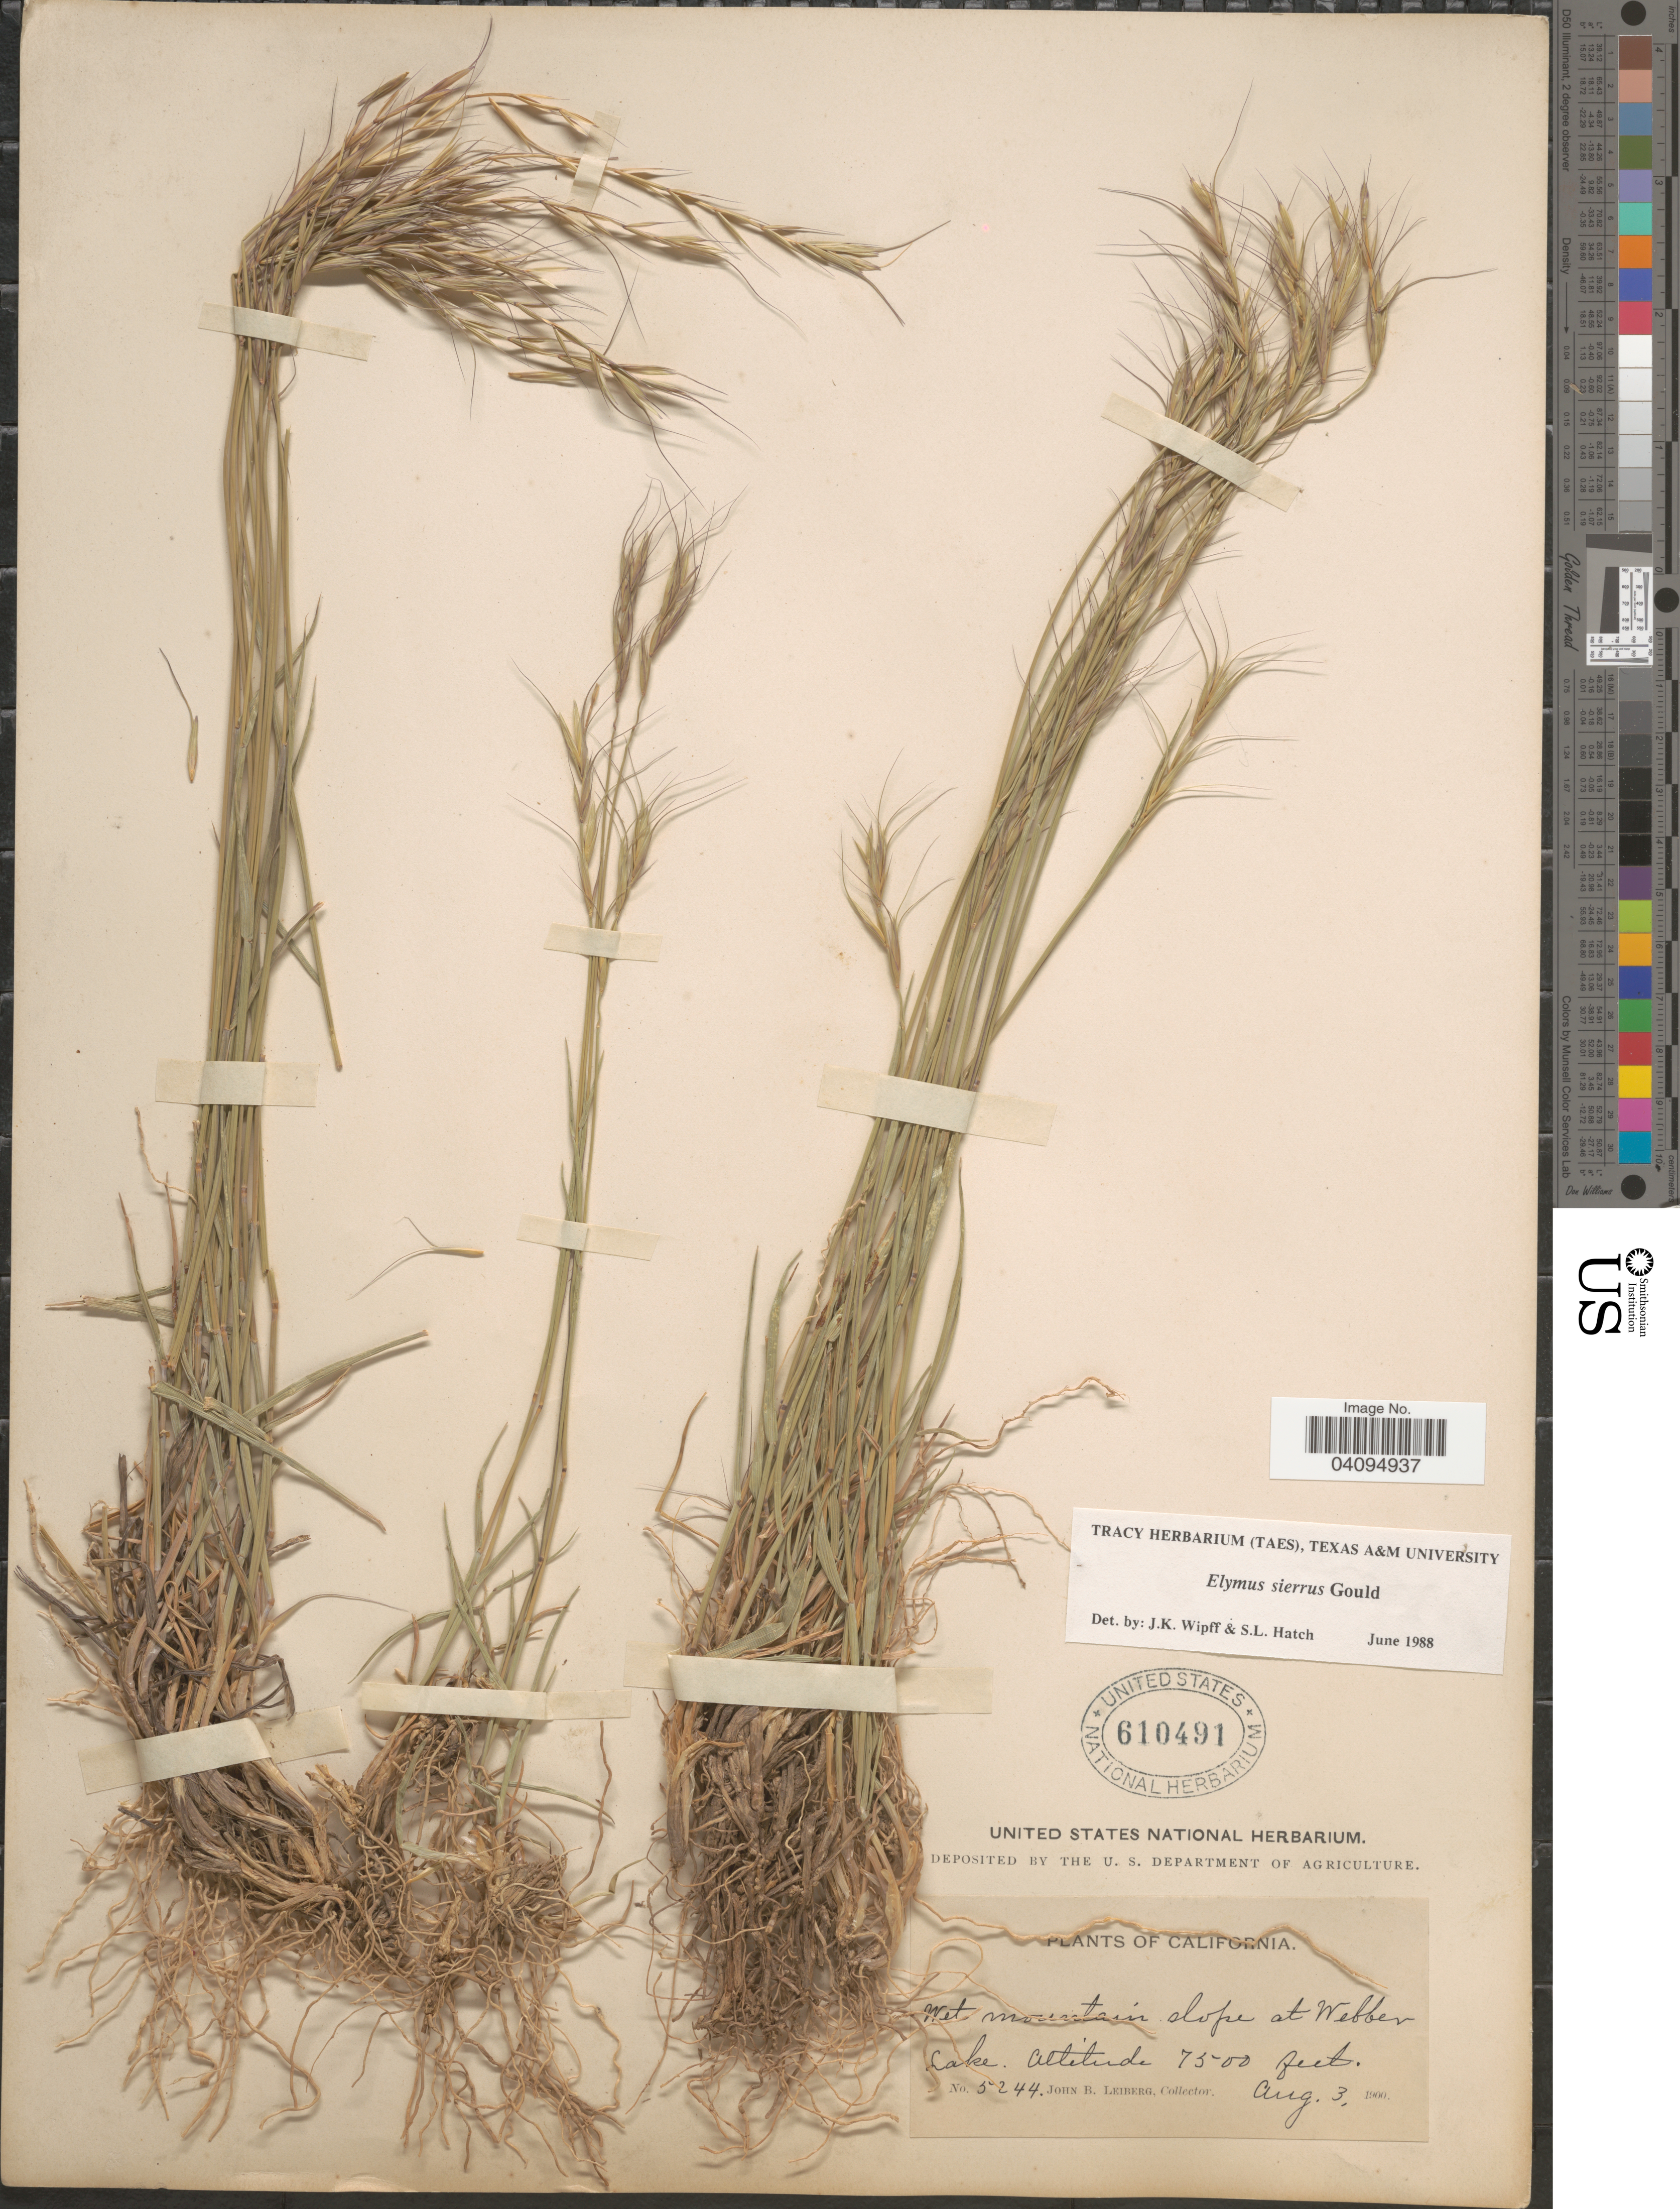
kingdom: Plantae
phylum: Tracheophyta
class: Liliopsida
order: Poales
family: Poaceae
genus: Elymus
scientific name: Elymus sierrae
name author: Gould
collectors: J. B. Leiberg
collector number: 5244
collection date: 1900-08-03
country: United States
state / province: California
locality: Wet mountain slope of Webber Lake.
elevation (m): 2286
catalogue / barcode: US 610491